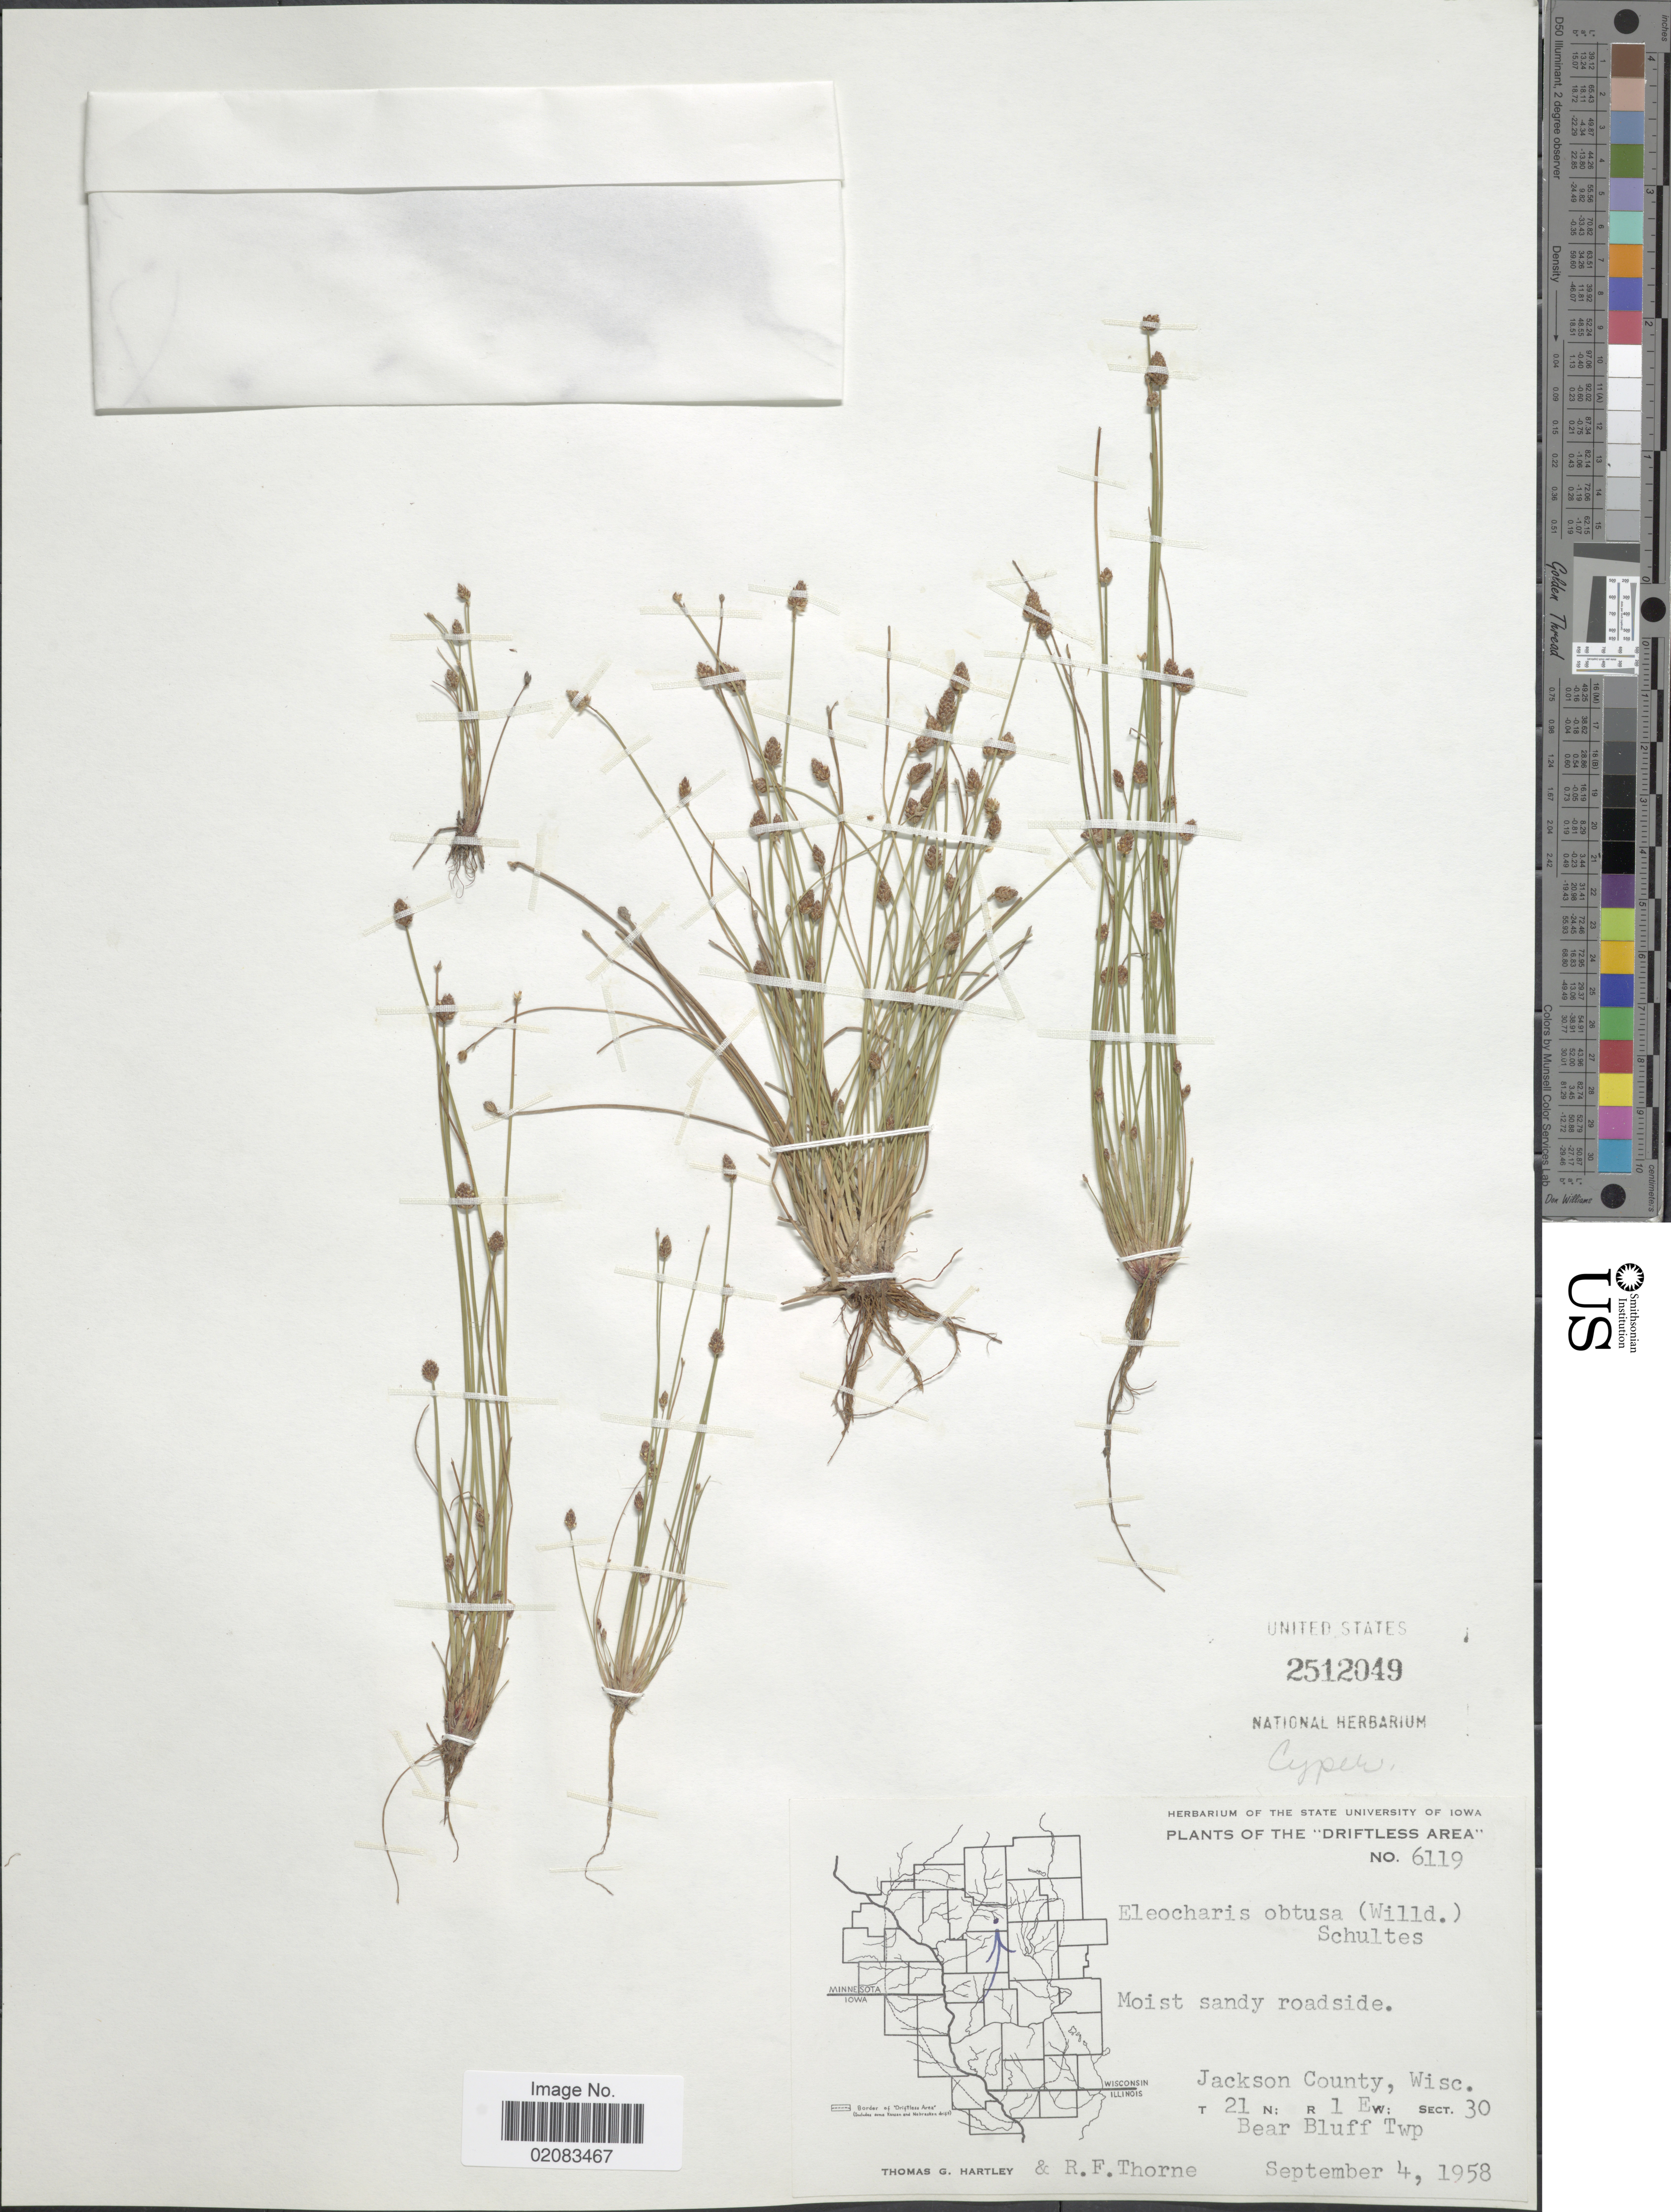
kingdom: Plantae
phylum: Tracheophyta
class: Liliopsida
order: Poales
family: Cyperaceae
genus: Eleocharis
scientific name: Eleocharis obtusa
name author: (Willd.) Schult.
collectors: T. G. Hartley & R. F. Thorne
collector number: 6119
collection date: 1958-09-04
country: United States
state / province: Wisconsin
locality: The 'Driftless Area', Moist sandy roadside, Jackson County, T 21 N; R 1 E; Sect. 30 Bear Bluff Twp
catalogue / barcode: US 2512049